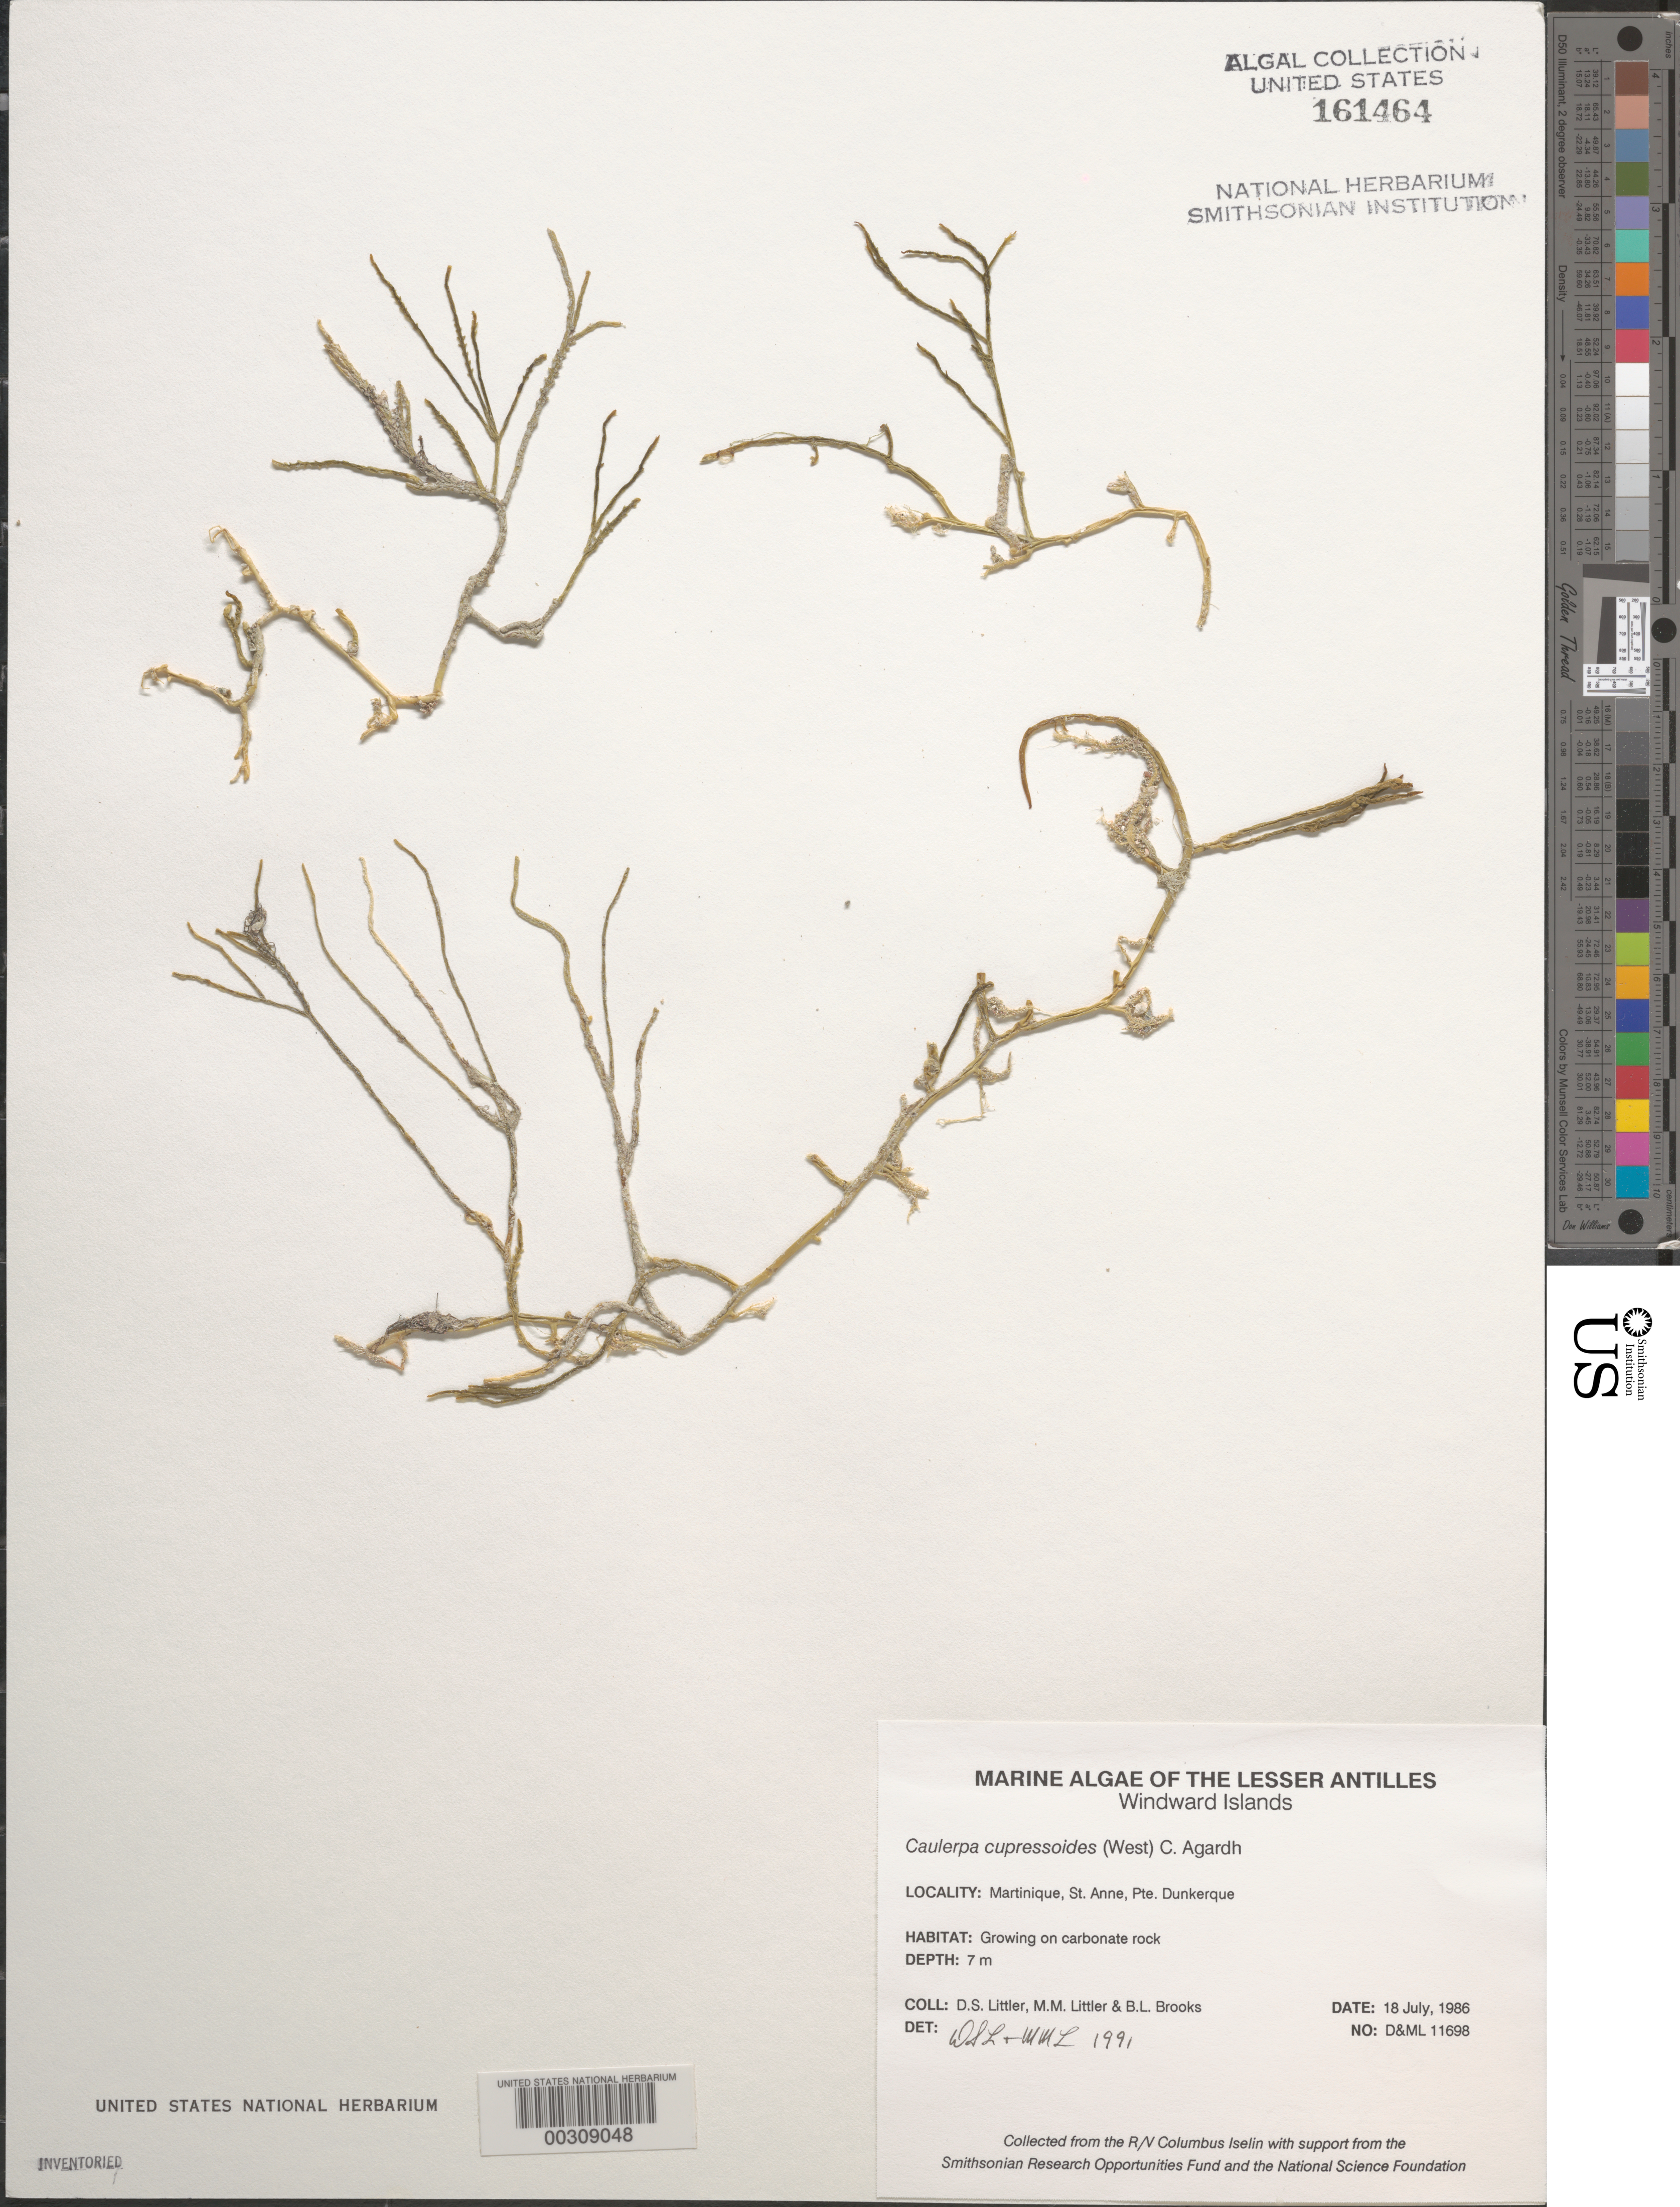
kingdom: Plantae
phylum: Chlorophyta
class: Ulvophyceae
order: Bryopsidales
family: Caulerpaceae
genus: Caulerpa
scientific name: Caulerpa cupressoides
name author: (Vahl) C. Agardh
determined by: Littler, D. S.; Littler, M. M.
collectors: D. S. Littler, M. M. Littler & B. Brooks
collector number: D&ML 11698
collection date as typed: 18 Jul 1986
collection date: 1986-07-18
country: Martinique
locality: St. Anne, Pointe Dunkerque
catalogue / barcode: US 161464